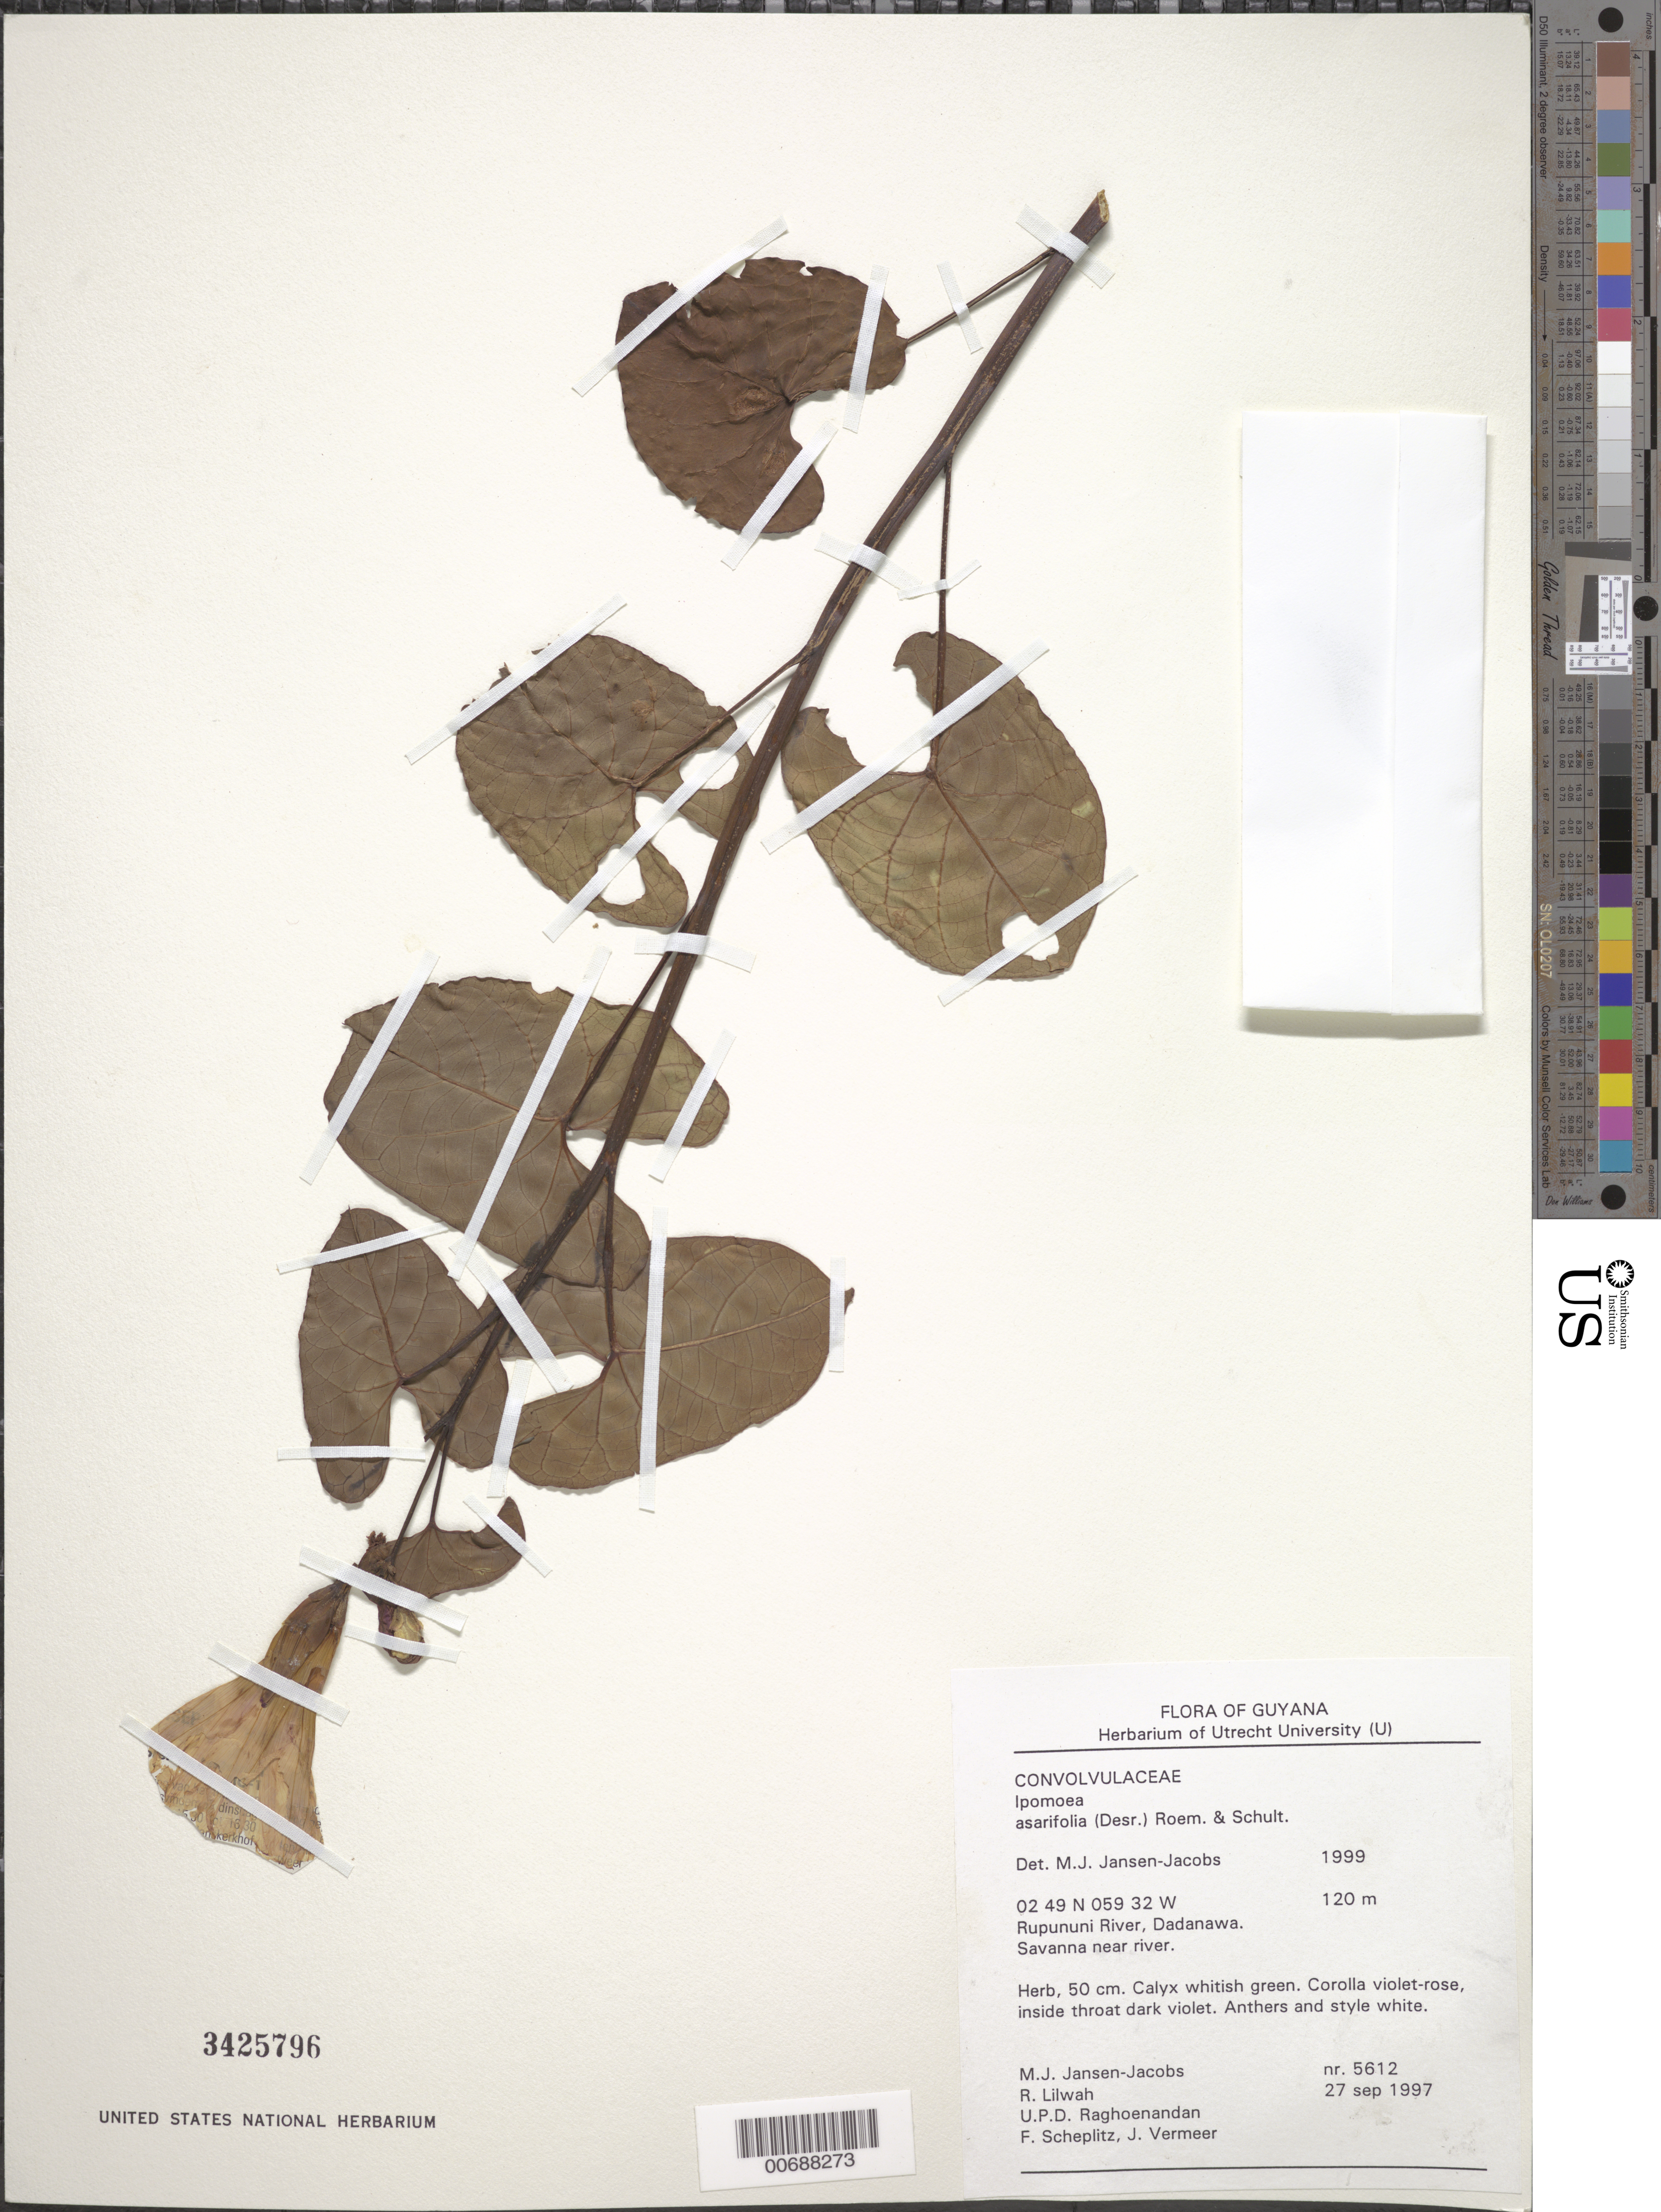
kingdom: Plantae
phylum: Tracheophyta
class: Magnoliopsida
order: Solanales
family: Convolvulaceae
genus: Ipomoea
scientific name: Ipomoea asarifolia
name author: (Desr.) Roem. & Schult.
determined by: Jansen-Jacobs, M. J., (U), Nationaal Herbarium Nederland, Utrecht University branch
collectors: M. J. Jansen-Jacobs, R. Lilwah, U. Raghoenandan, F. Scheplitz & J. Vermeer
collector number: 5612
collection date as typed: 27-Sep-97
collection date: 1997-09-27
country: Guyana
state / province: U. Takutu-U. Essequibo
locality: Dadanawa, Rupununi River, Rupununi District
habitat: Savanna near river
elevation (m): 120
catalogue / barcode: US 3425796